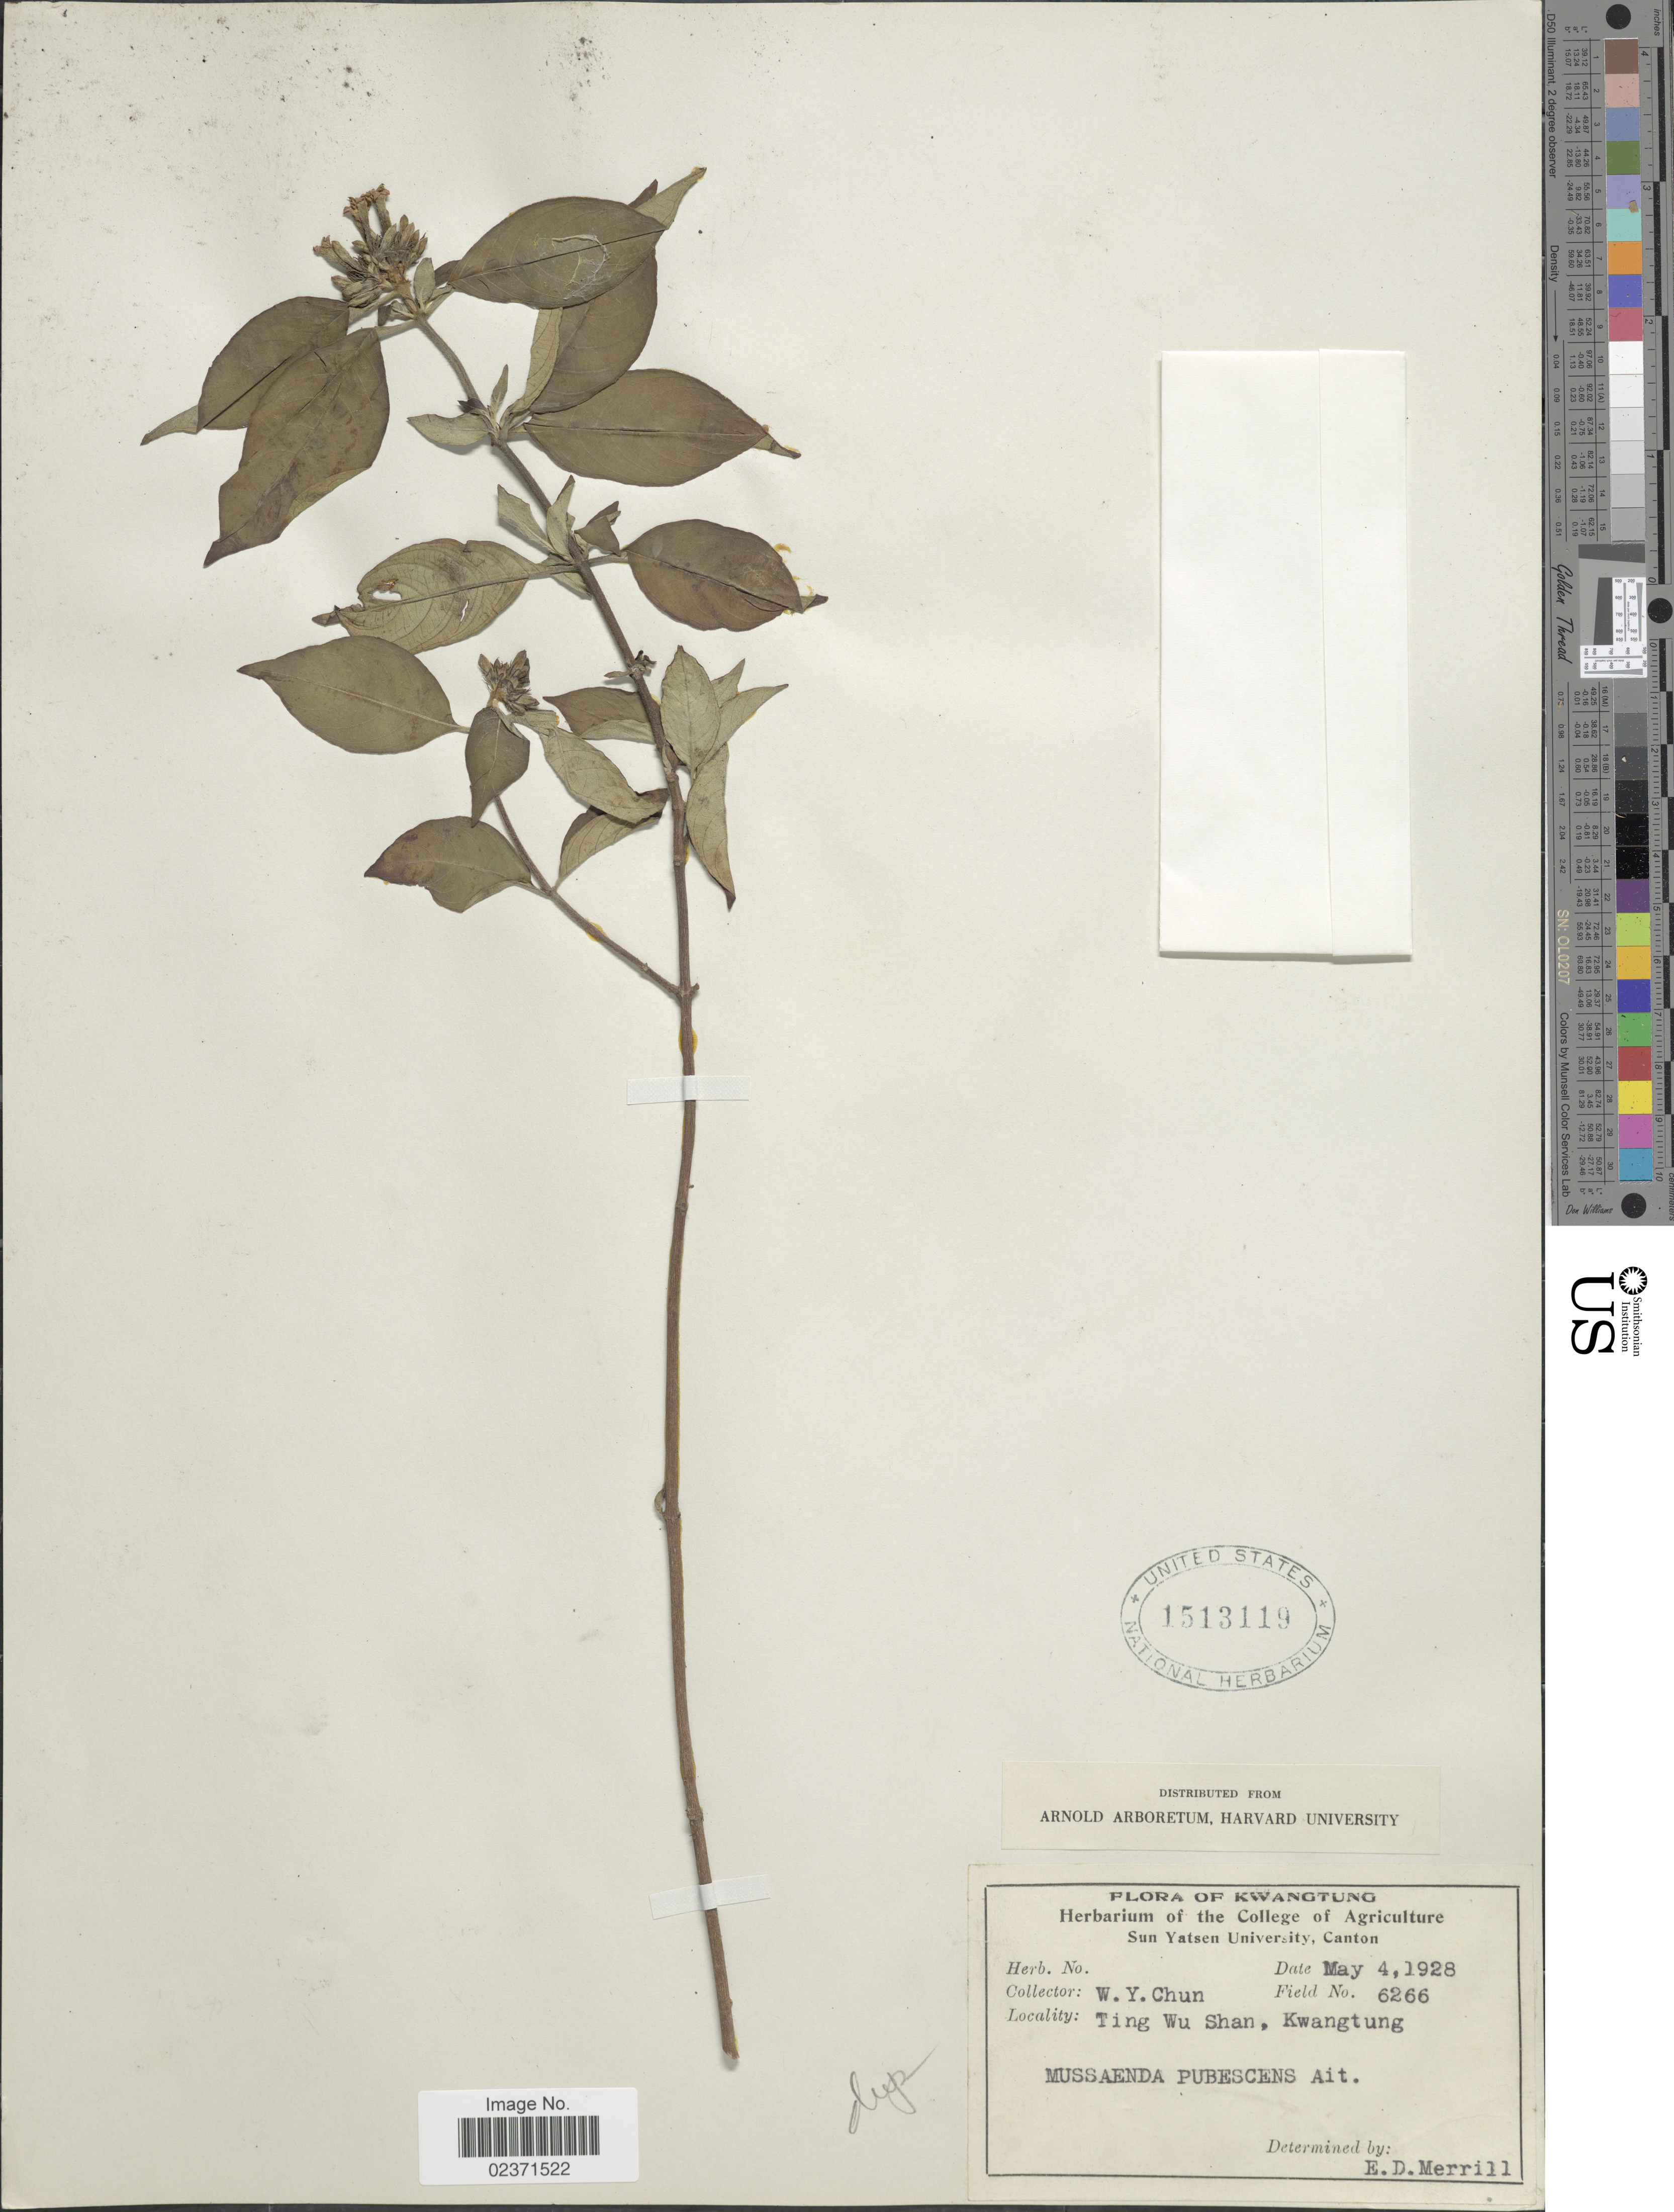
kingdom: Plantae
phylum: Tracheophyta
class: Magnoliopsida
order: Gentianales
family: Rubiaceae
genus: Mussaenda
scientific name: Mussaenda pubescens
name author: W.T. Aiton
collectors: W. Y. Chun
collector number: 6266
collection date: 1928-05-04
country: China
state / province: Guangdong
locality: Kwangtung. Ting Wu Shan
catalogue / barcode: US 1513119